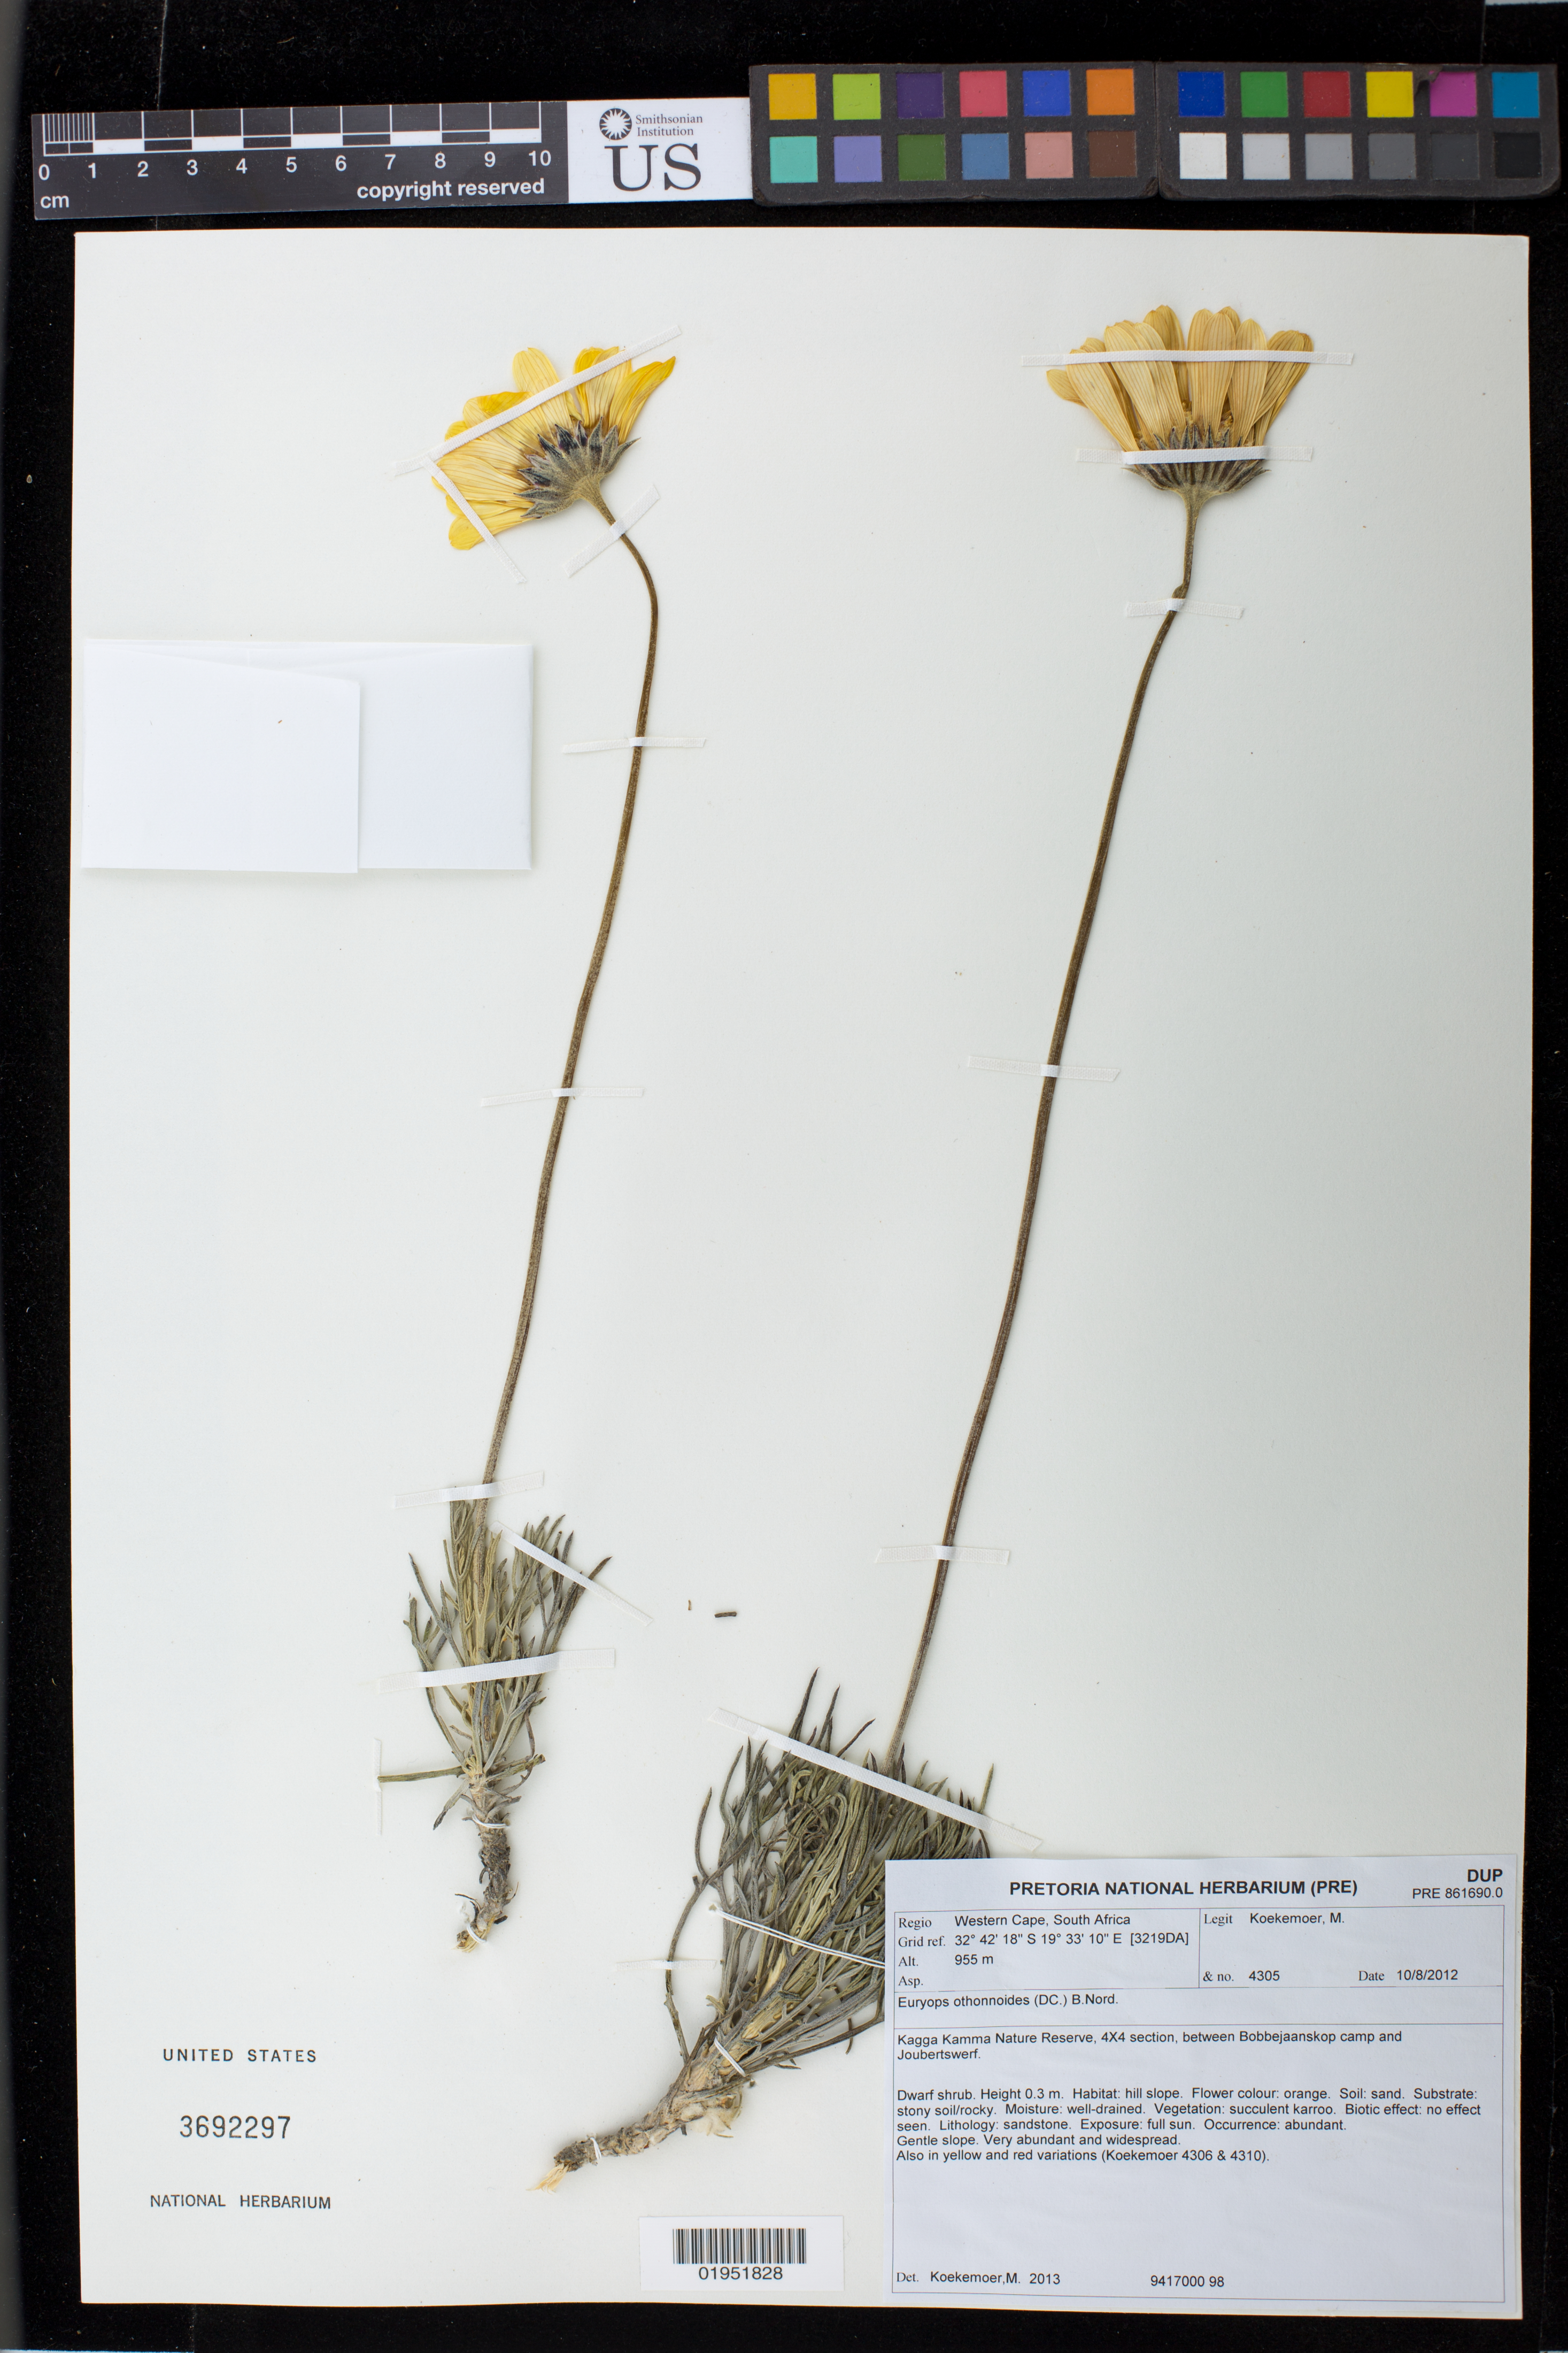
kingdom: Plantae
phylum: Tracheophyta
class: Magnoliopsida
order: Asterales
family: Asteraceae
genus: Euryops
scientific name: Euryops othonnoides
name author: (DC.) B. Nord.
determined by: Koekemoer, M.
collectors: M. Koekemoer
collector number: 4305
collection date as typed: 10 Aug 2012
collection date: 2012-08-10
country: South Africa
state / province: Western Cape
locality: Kagga Kamma Nature Reserve, 4x4 section, between Bobbejaanskop camp and Joubertswerf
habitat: Stony sandy soil; full sun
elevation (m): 989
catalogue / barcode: US 3692297